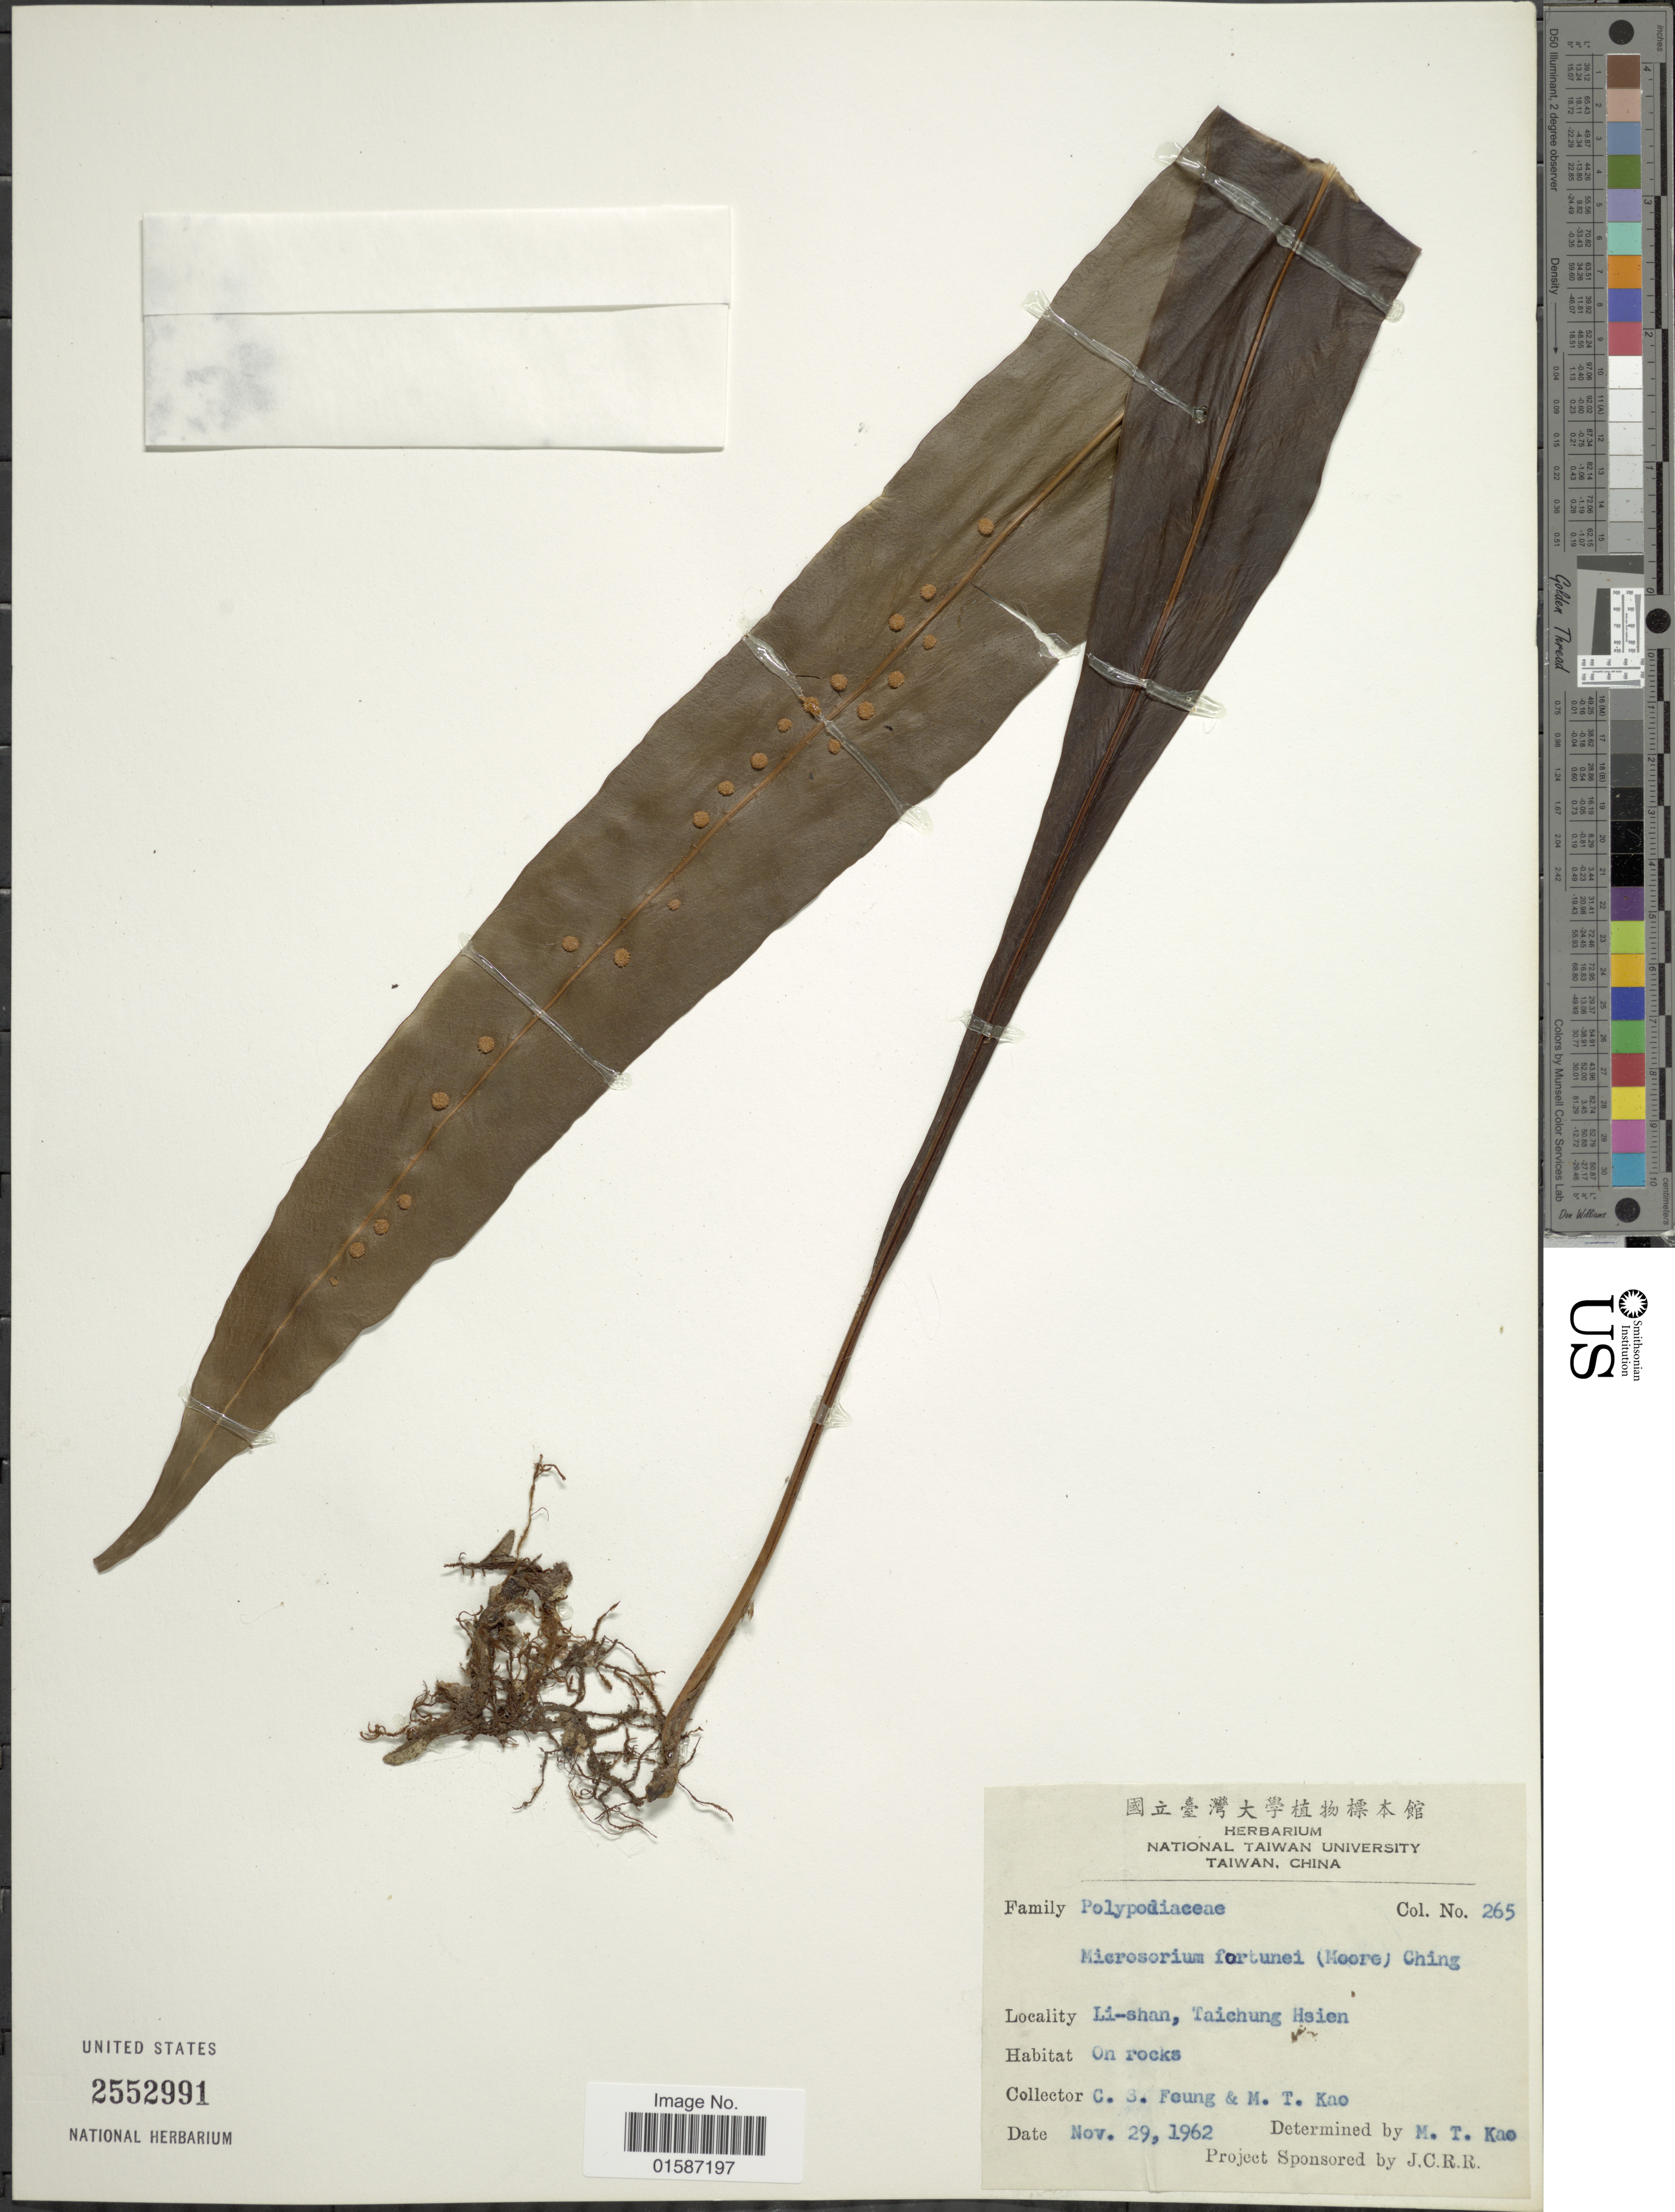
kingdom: Plantae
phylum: Tracheophyta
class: Polypodiopsida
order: Polypodiales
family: Polypodiaceae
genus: Neolepisorus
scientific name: Neolepisorus fortunei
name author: (T. Moore) Li S. Wang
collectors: C. Feung & M. T. Kao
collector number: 265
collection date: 1962-11-29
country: Taiwan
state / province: Taichung City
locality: Li-shan, Taichung Hsien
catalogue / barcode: US 2552991